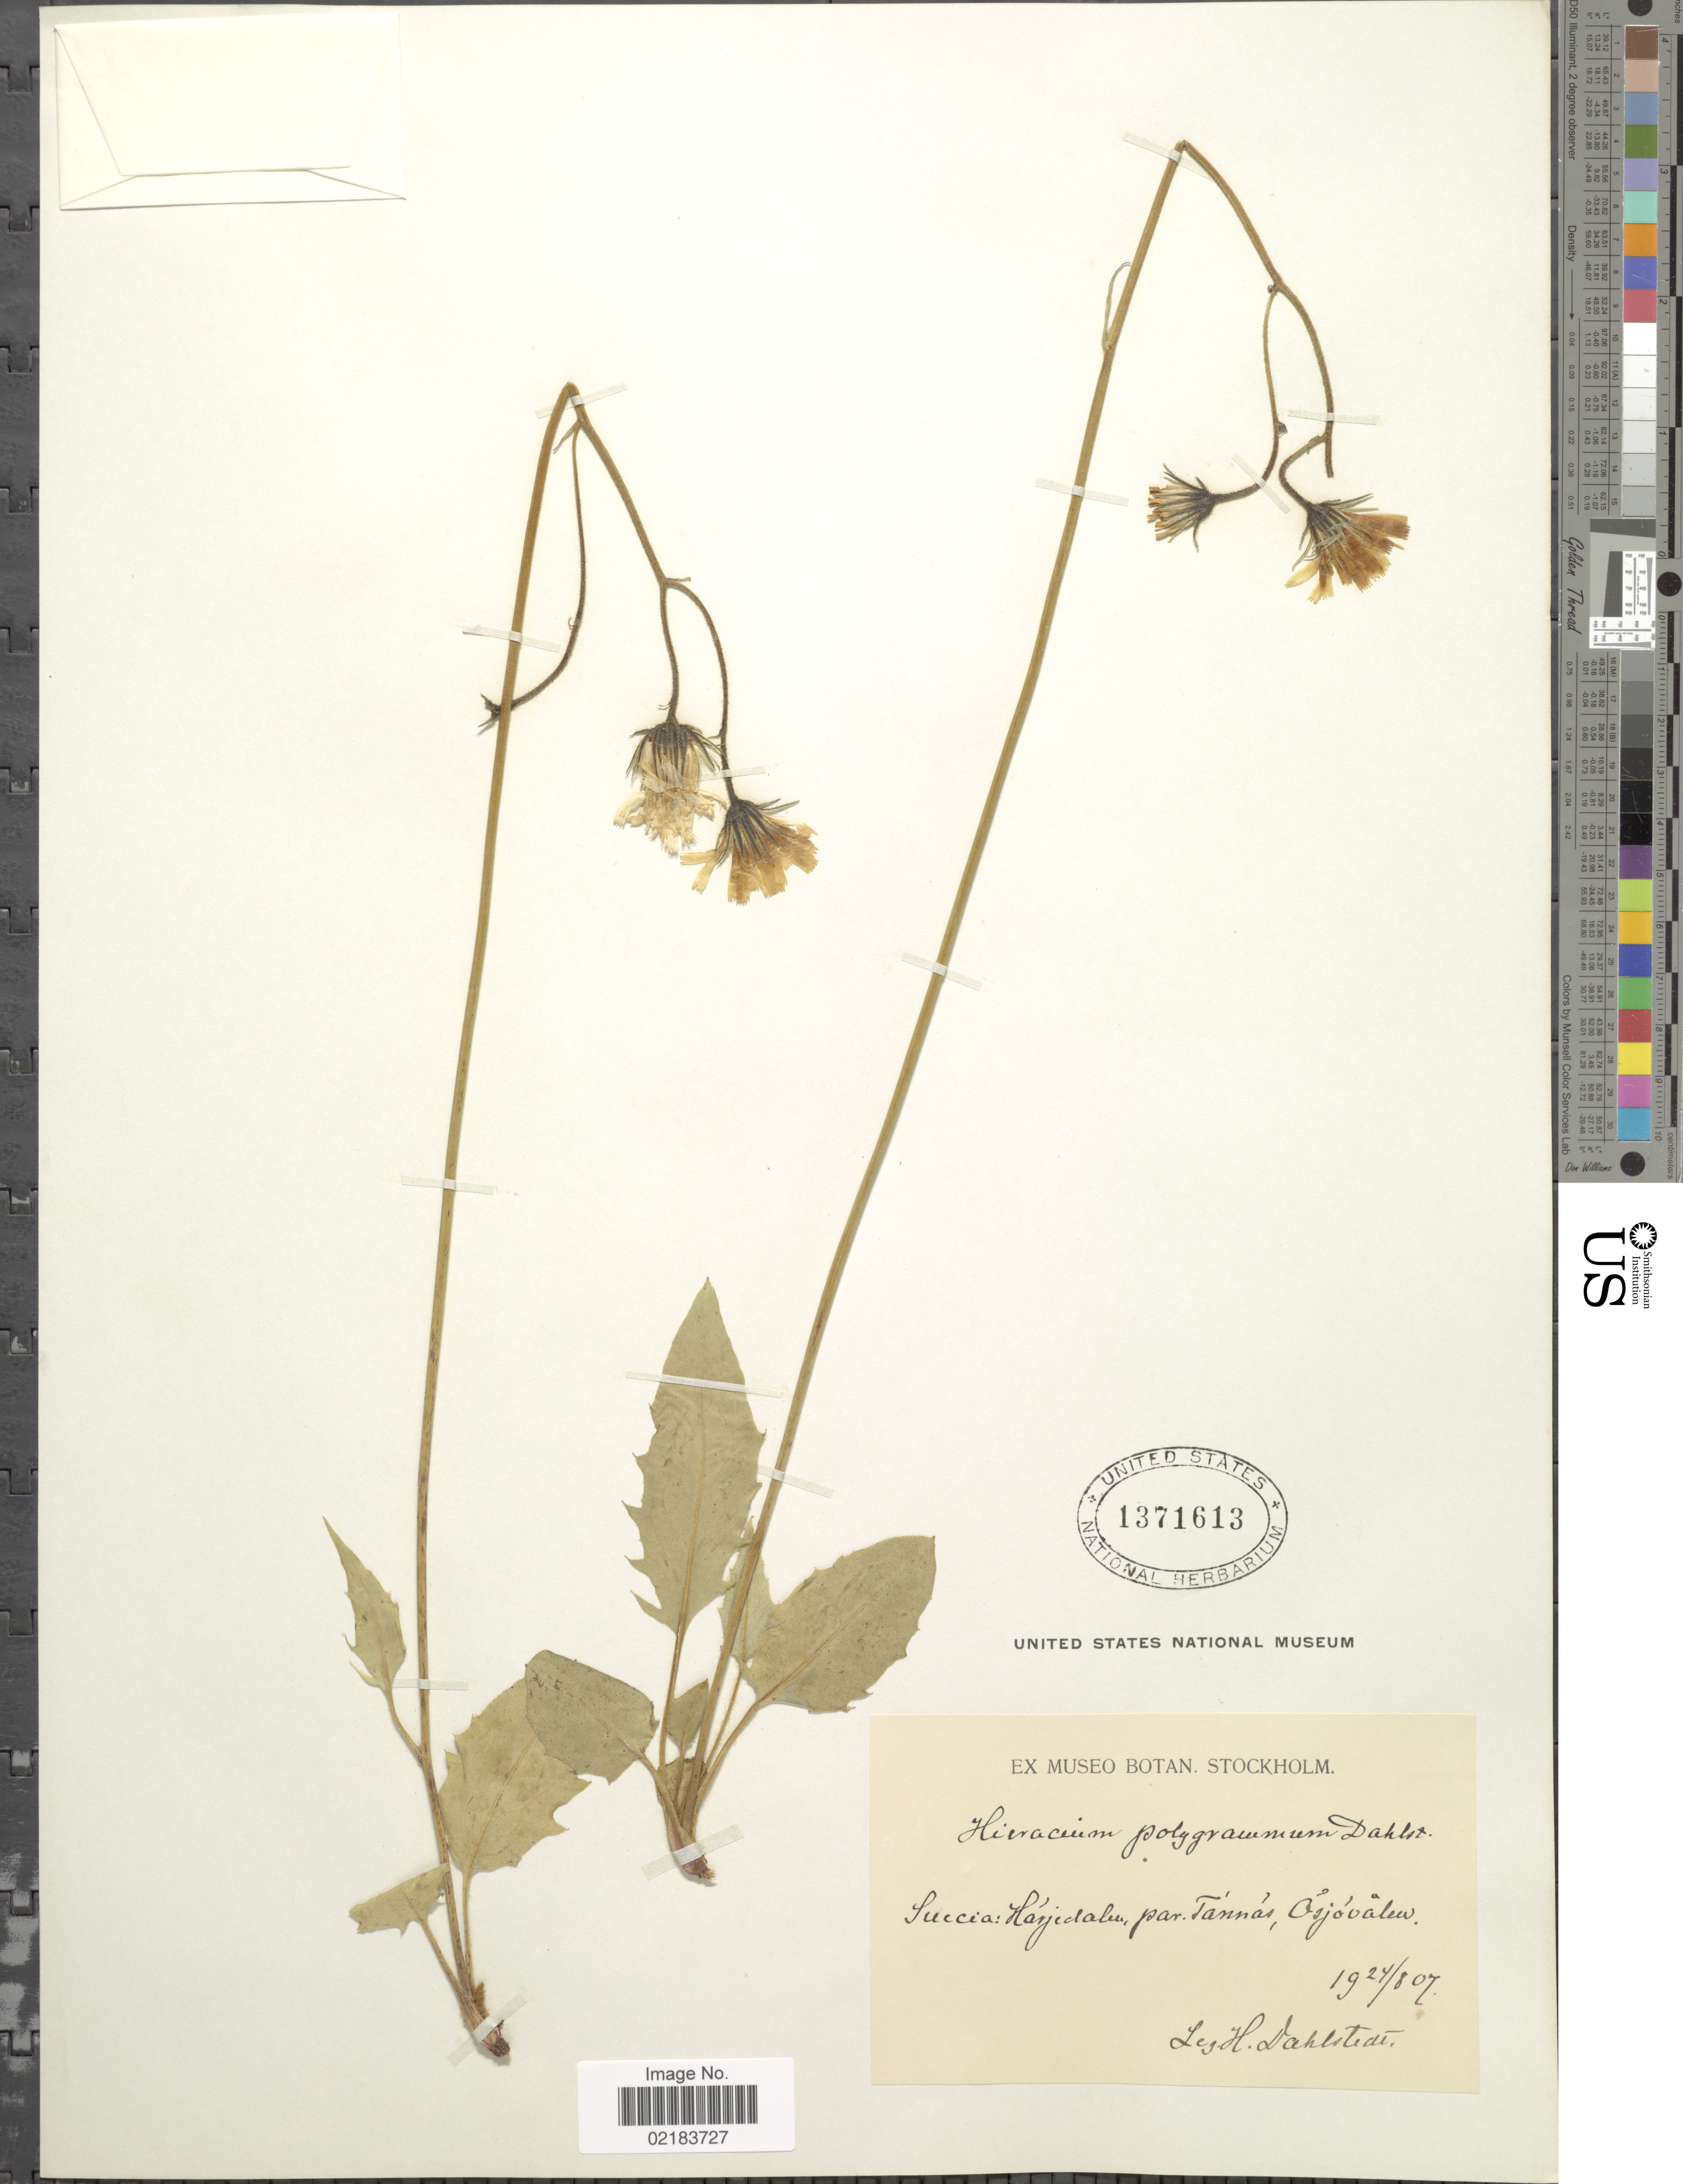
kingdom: Plantae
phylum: Tracheophyta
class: Magnoliopsida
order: Asterales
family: Asteraceae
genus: Hieracium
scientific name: Hieracium polygrammum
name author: (Dahlst. ex Zahn) Dahlst. ex Johanss.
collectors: H. G. Dahlstedt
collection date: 1907-08-27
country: Sweden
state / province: Jämtland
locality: Suecia: Harjedalen, par. Tánnás, Osjóvålen.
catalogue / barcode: US 1371613